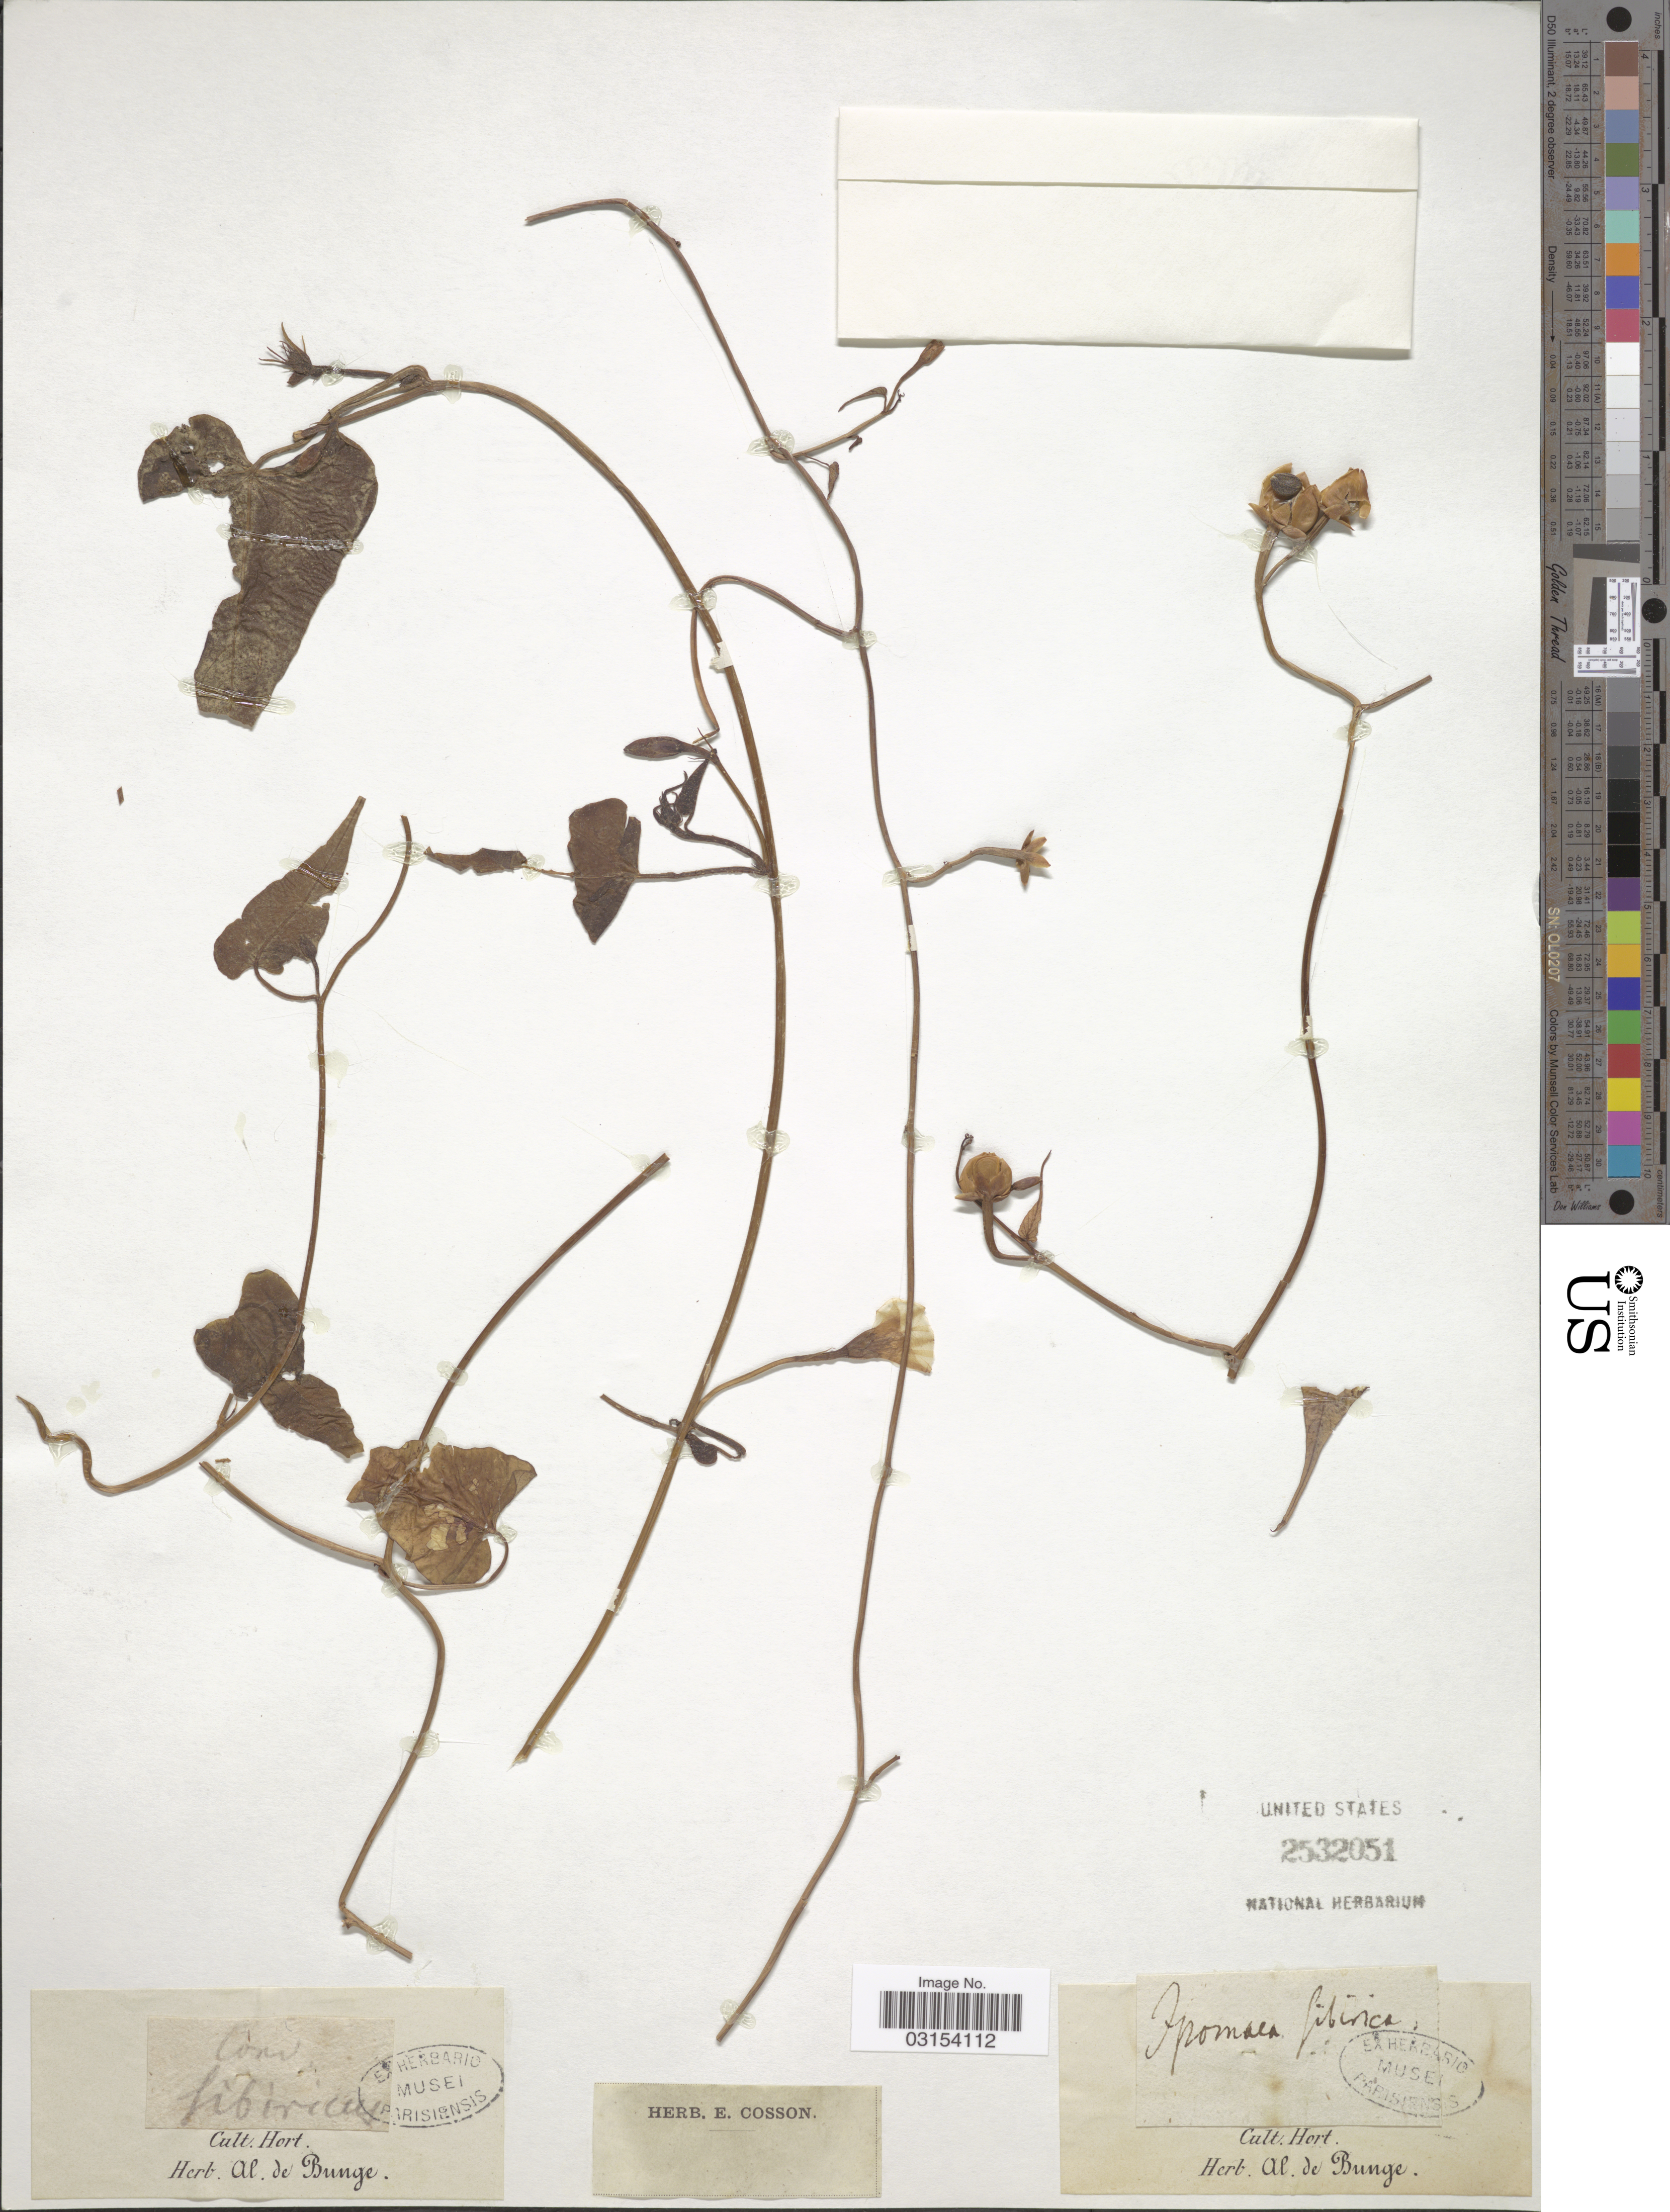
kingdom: Plantae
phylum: Tracheophyta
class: Magnoliopsida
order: Solanales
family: Convolvulaceae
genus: Ipomoea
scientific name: Ipomoea sibirica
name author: (L.) Pers.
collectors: ex herb. Bunge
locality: Cult. Hort.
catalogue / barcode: US 2532051